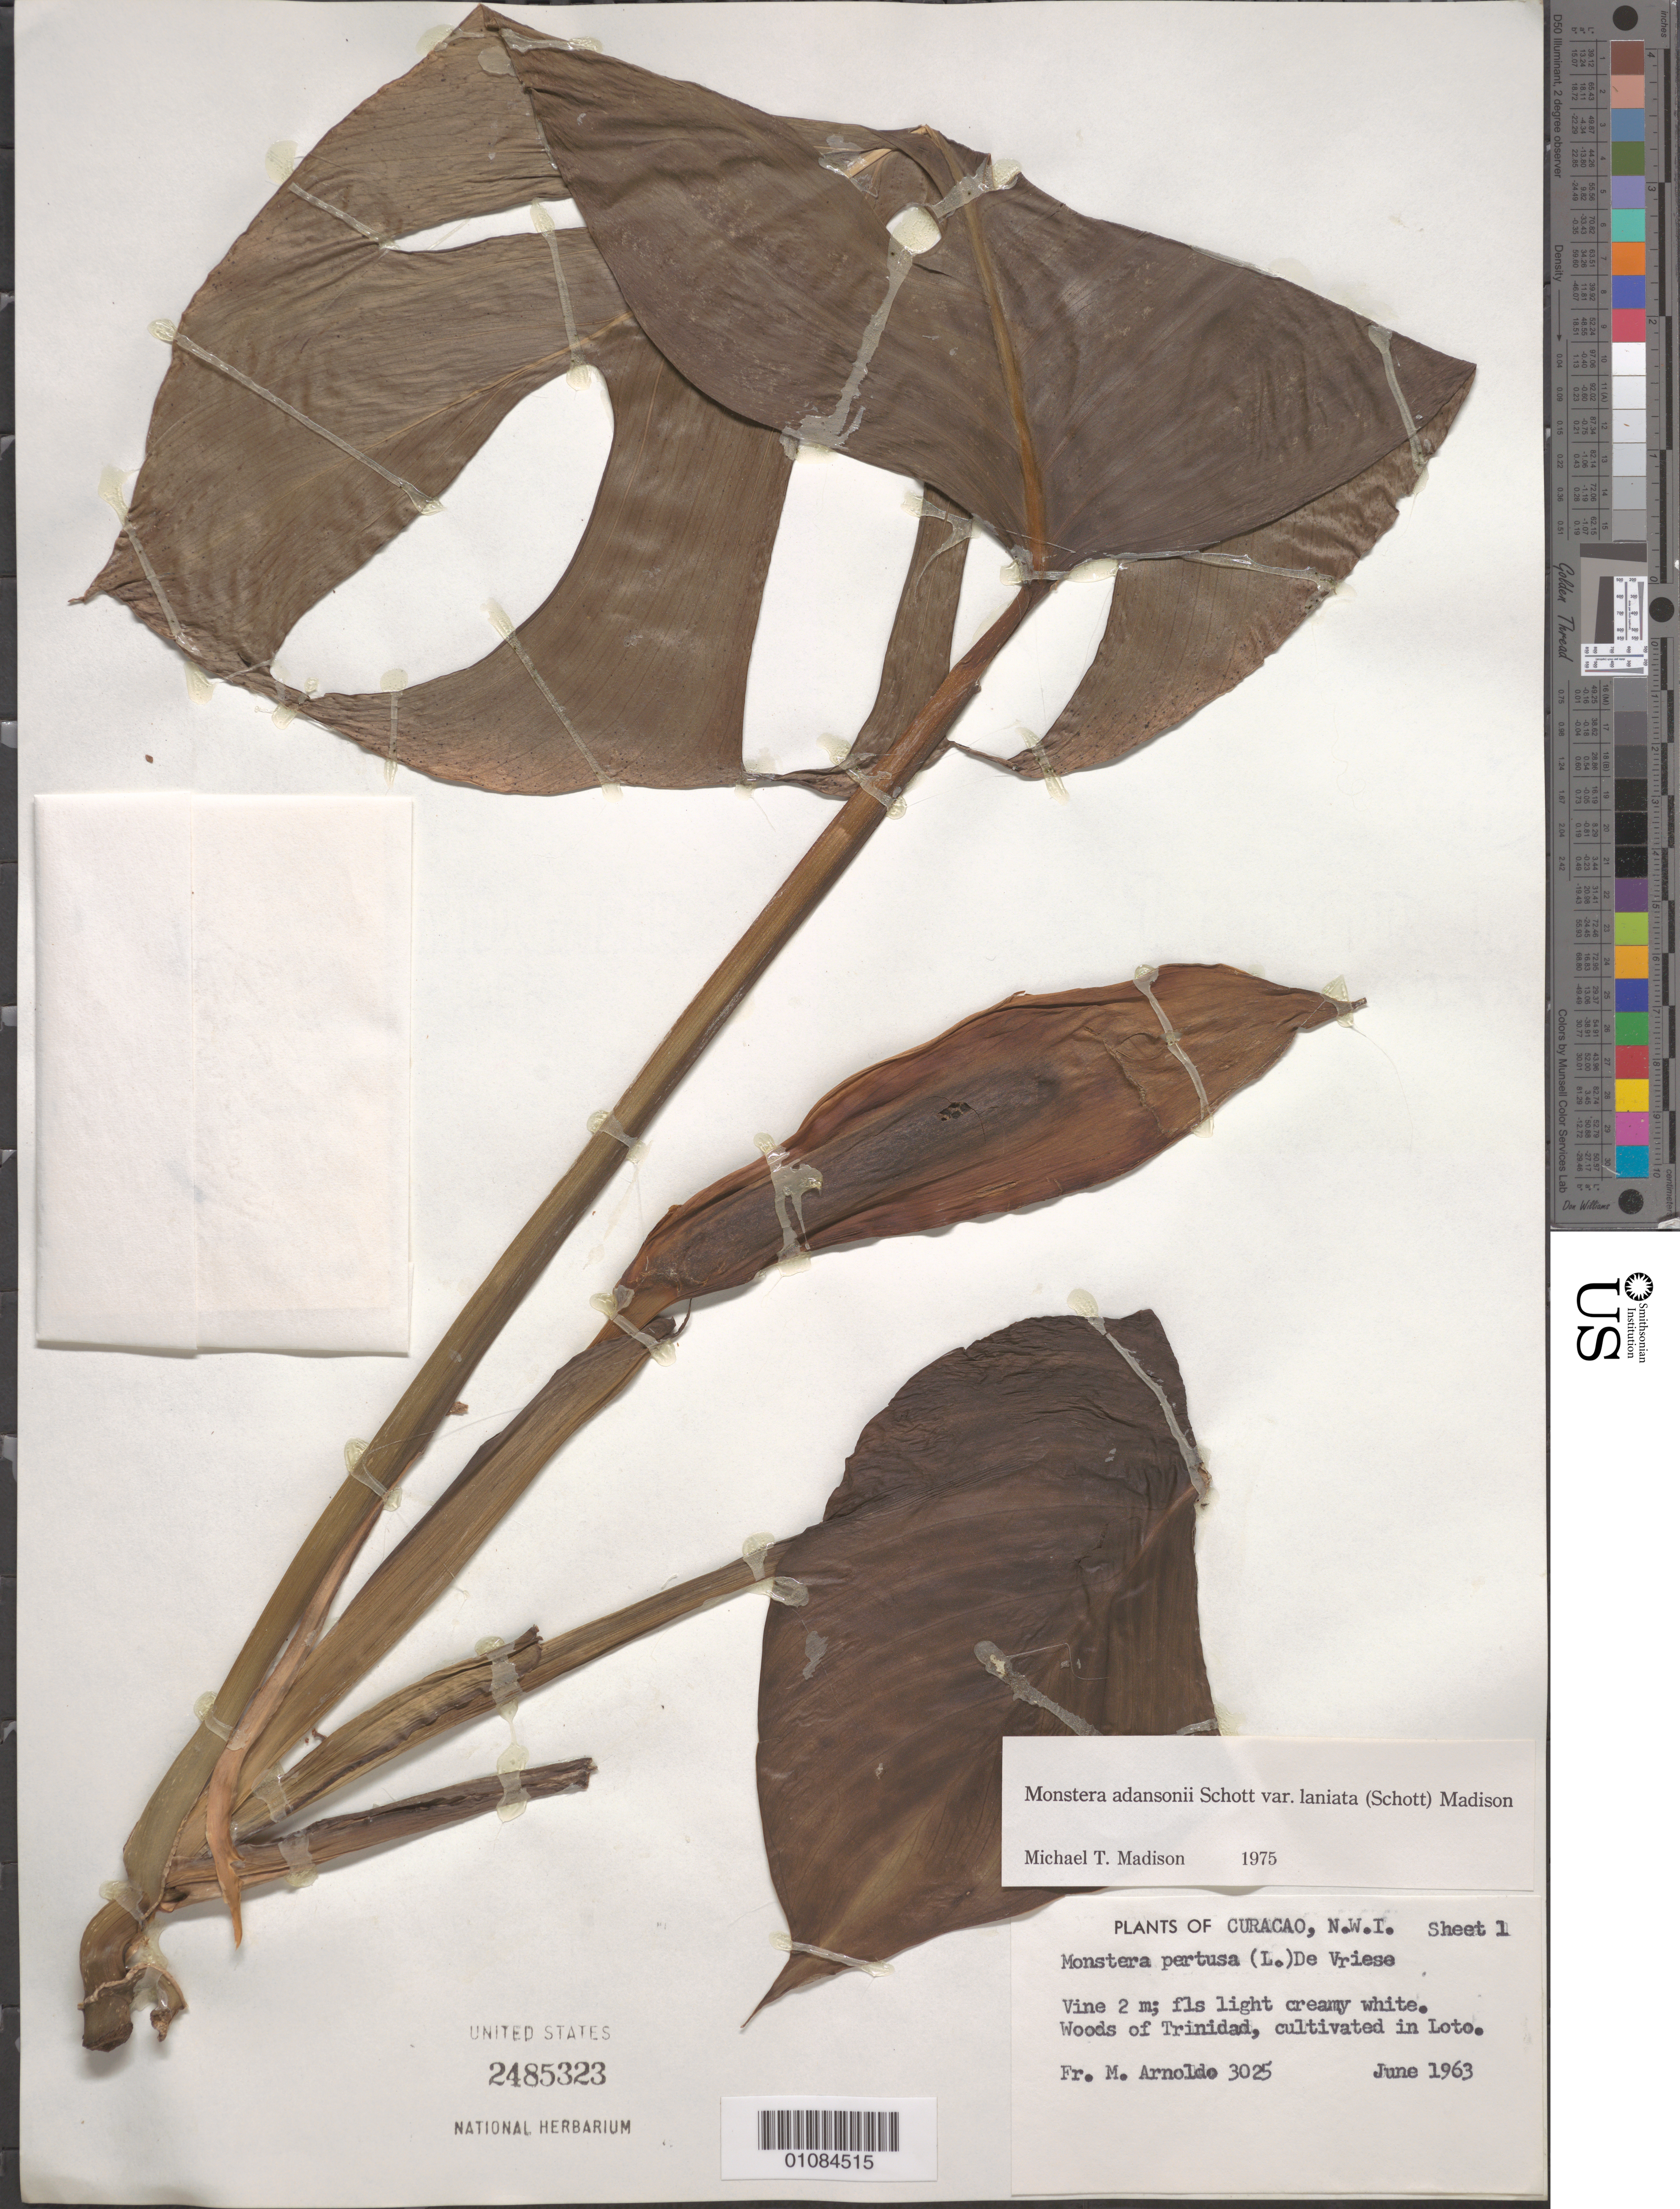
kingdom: Plantae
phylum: Tracheophyta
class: Liliopsida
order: Alismatales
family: Araceae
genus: Monstera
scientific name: Monstera adansonii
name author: Schott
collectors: N. Arnoldo-Broeders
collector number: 3025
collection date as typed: Jun 1963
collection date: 1963-06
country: Curaçao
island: Curaçao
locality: Woods of Trinidad, cultivated in Loto.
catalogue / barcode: US 2485323